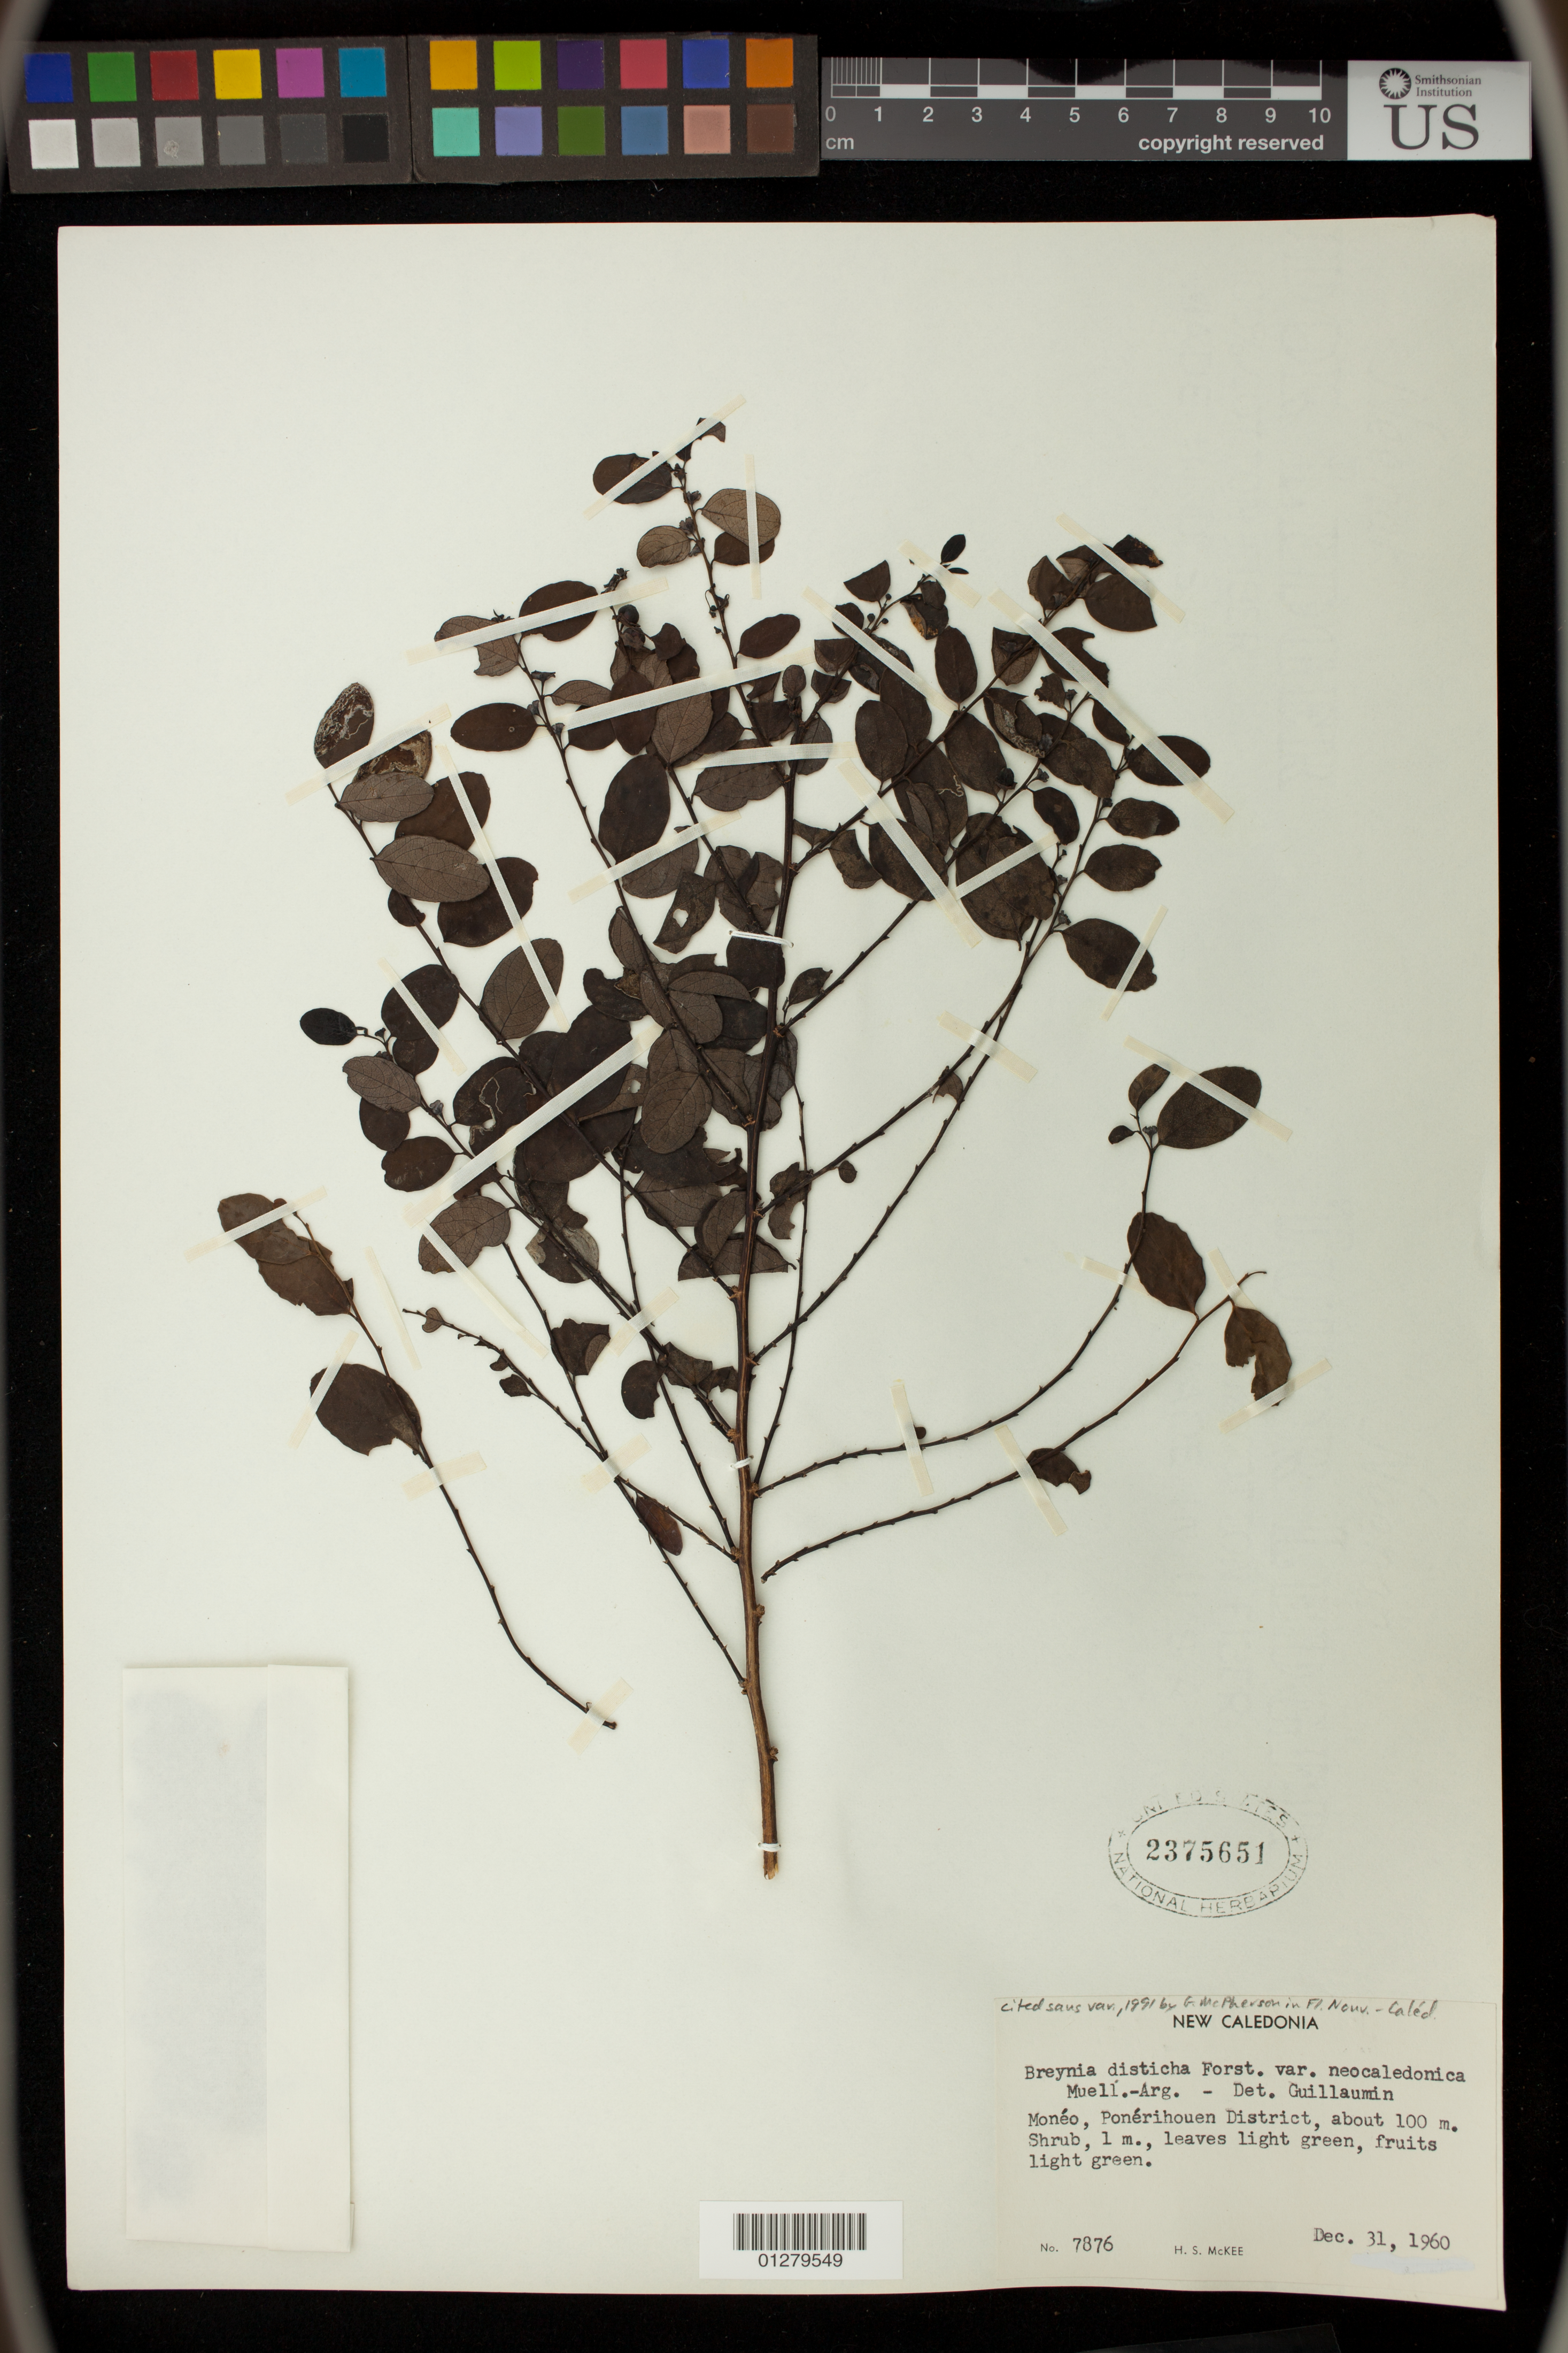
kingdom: Plantae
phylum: Tracheophyta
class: Magnoliopsida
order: Malpighiales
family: Phyllanthaceae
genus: Phyllanthus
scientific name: Phyllanthus nivosus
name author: W. Bull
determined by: Wagner, W. L., (BOT), Smithsonian Institution - National Museum of Natural History (UNITED STATES)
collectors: H. S. McKee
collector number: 7876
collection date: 1960-12-31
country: New Caledonia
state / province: North Province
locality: Moneo, Ponerihouen District.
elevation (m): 100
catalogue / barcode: US 2375651